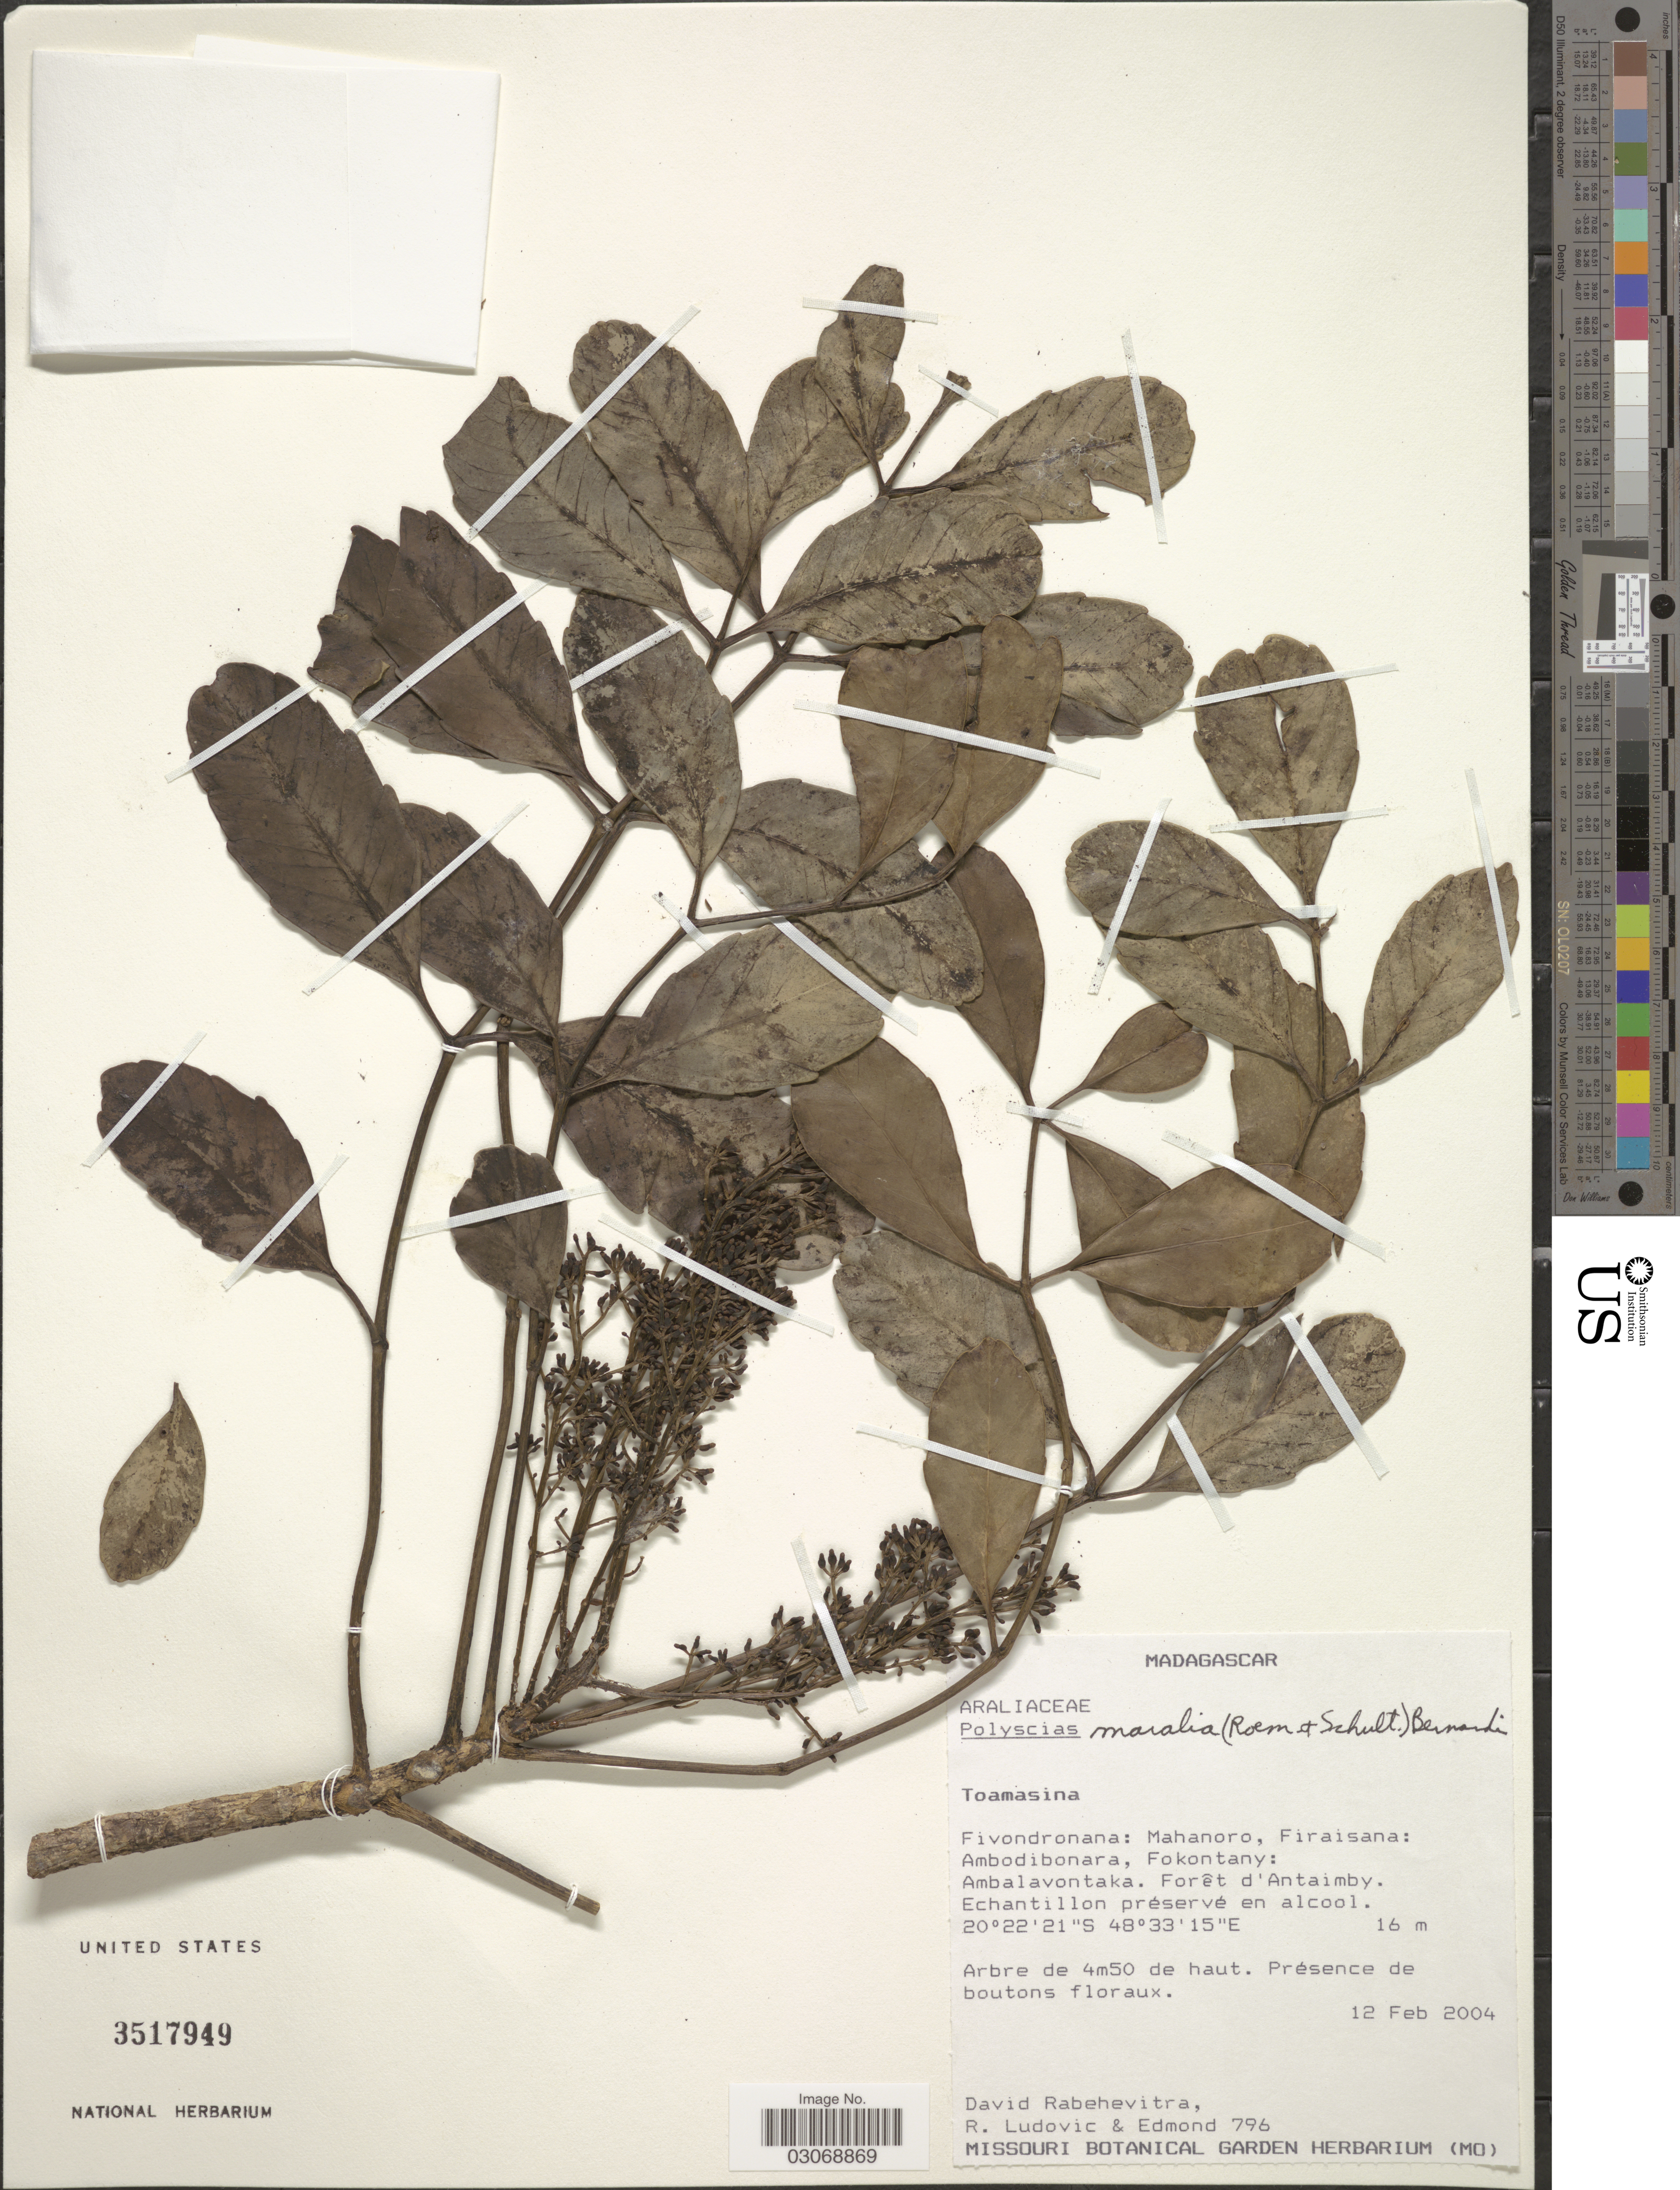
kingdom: Plantae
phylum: Tracheophyta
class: Magnoliopsida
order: Apiales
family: Araliaceae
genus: Polyscias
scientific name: Polyscias maralia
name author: (Roem. & Schult.) Bernardi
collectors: D. Rabehevitra, R. Ludovic & -. Edmond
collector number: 796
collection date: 2004-02-12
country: Madagascar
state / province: Atsinanana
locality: Fivondronana: Mahanoro, Firaisana: Ambodibonara, Fokontany: Ambalavontaka.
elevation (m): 16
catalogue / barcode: US 3517949